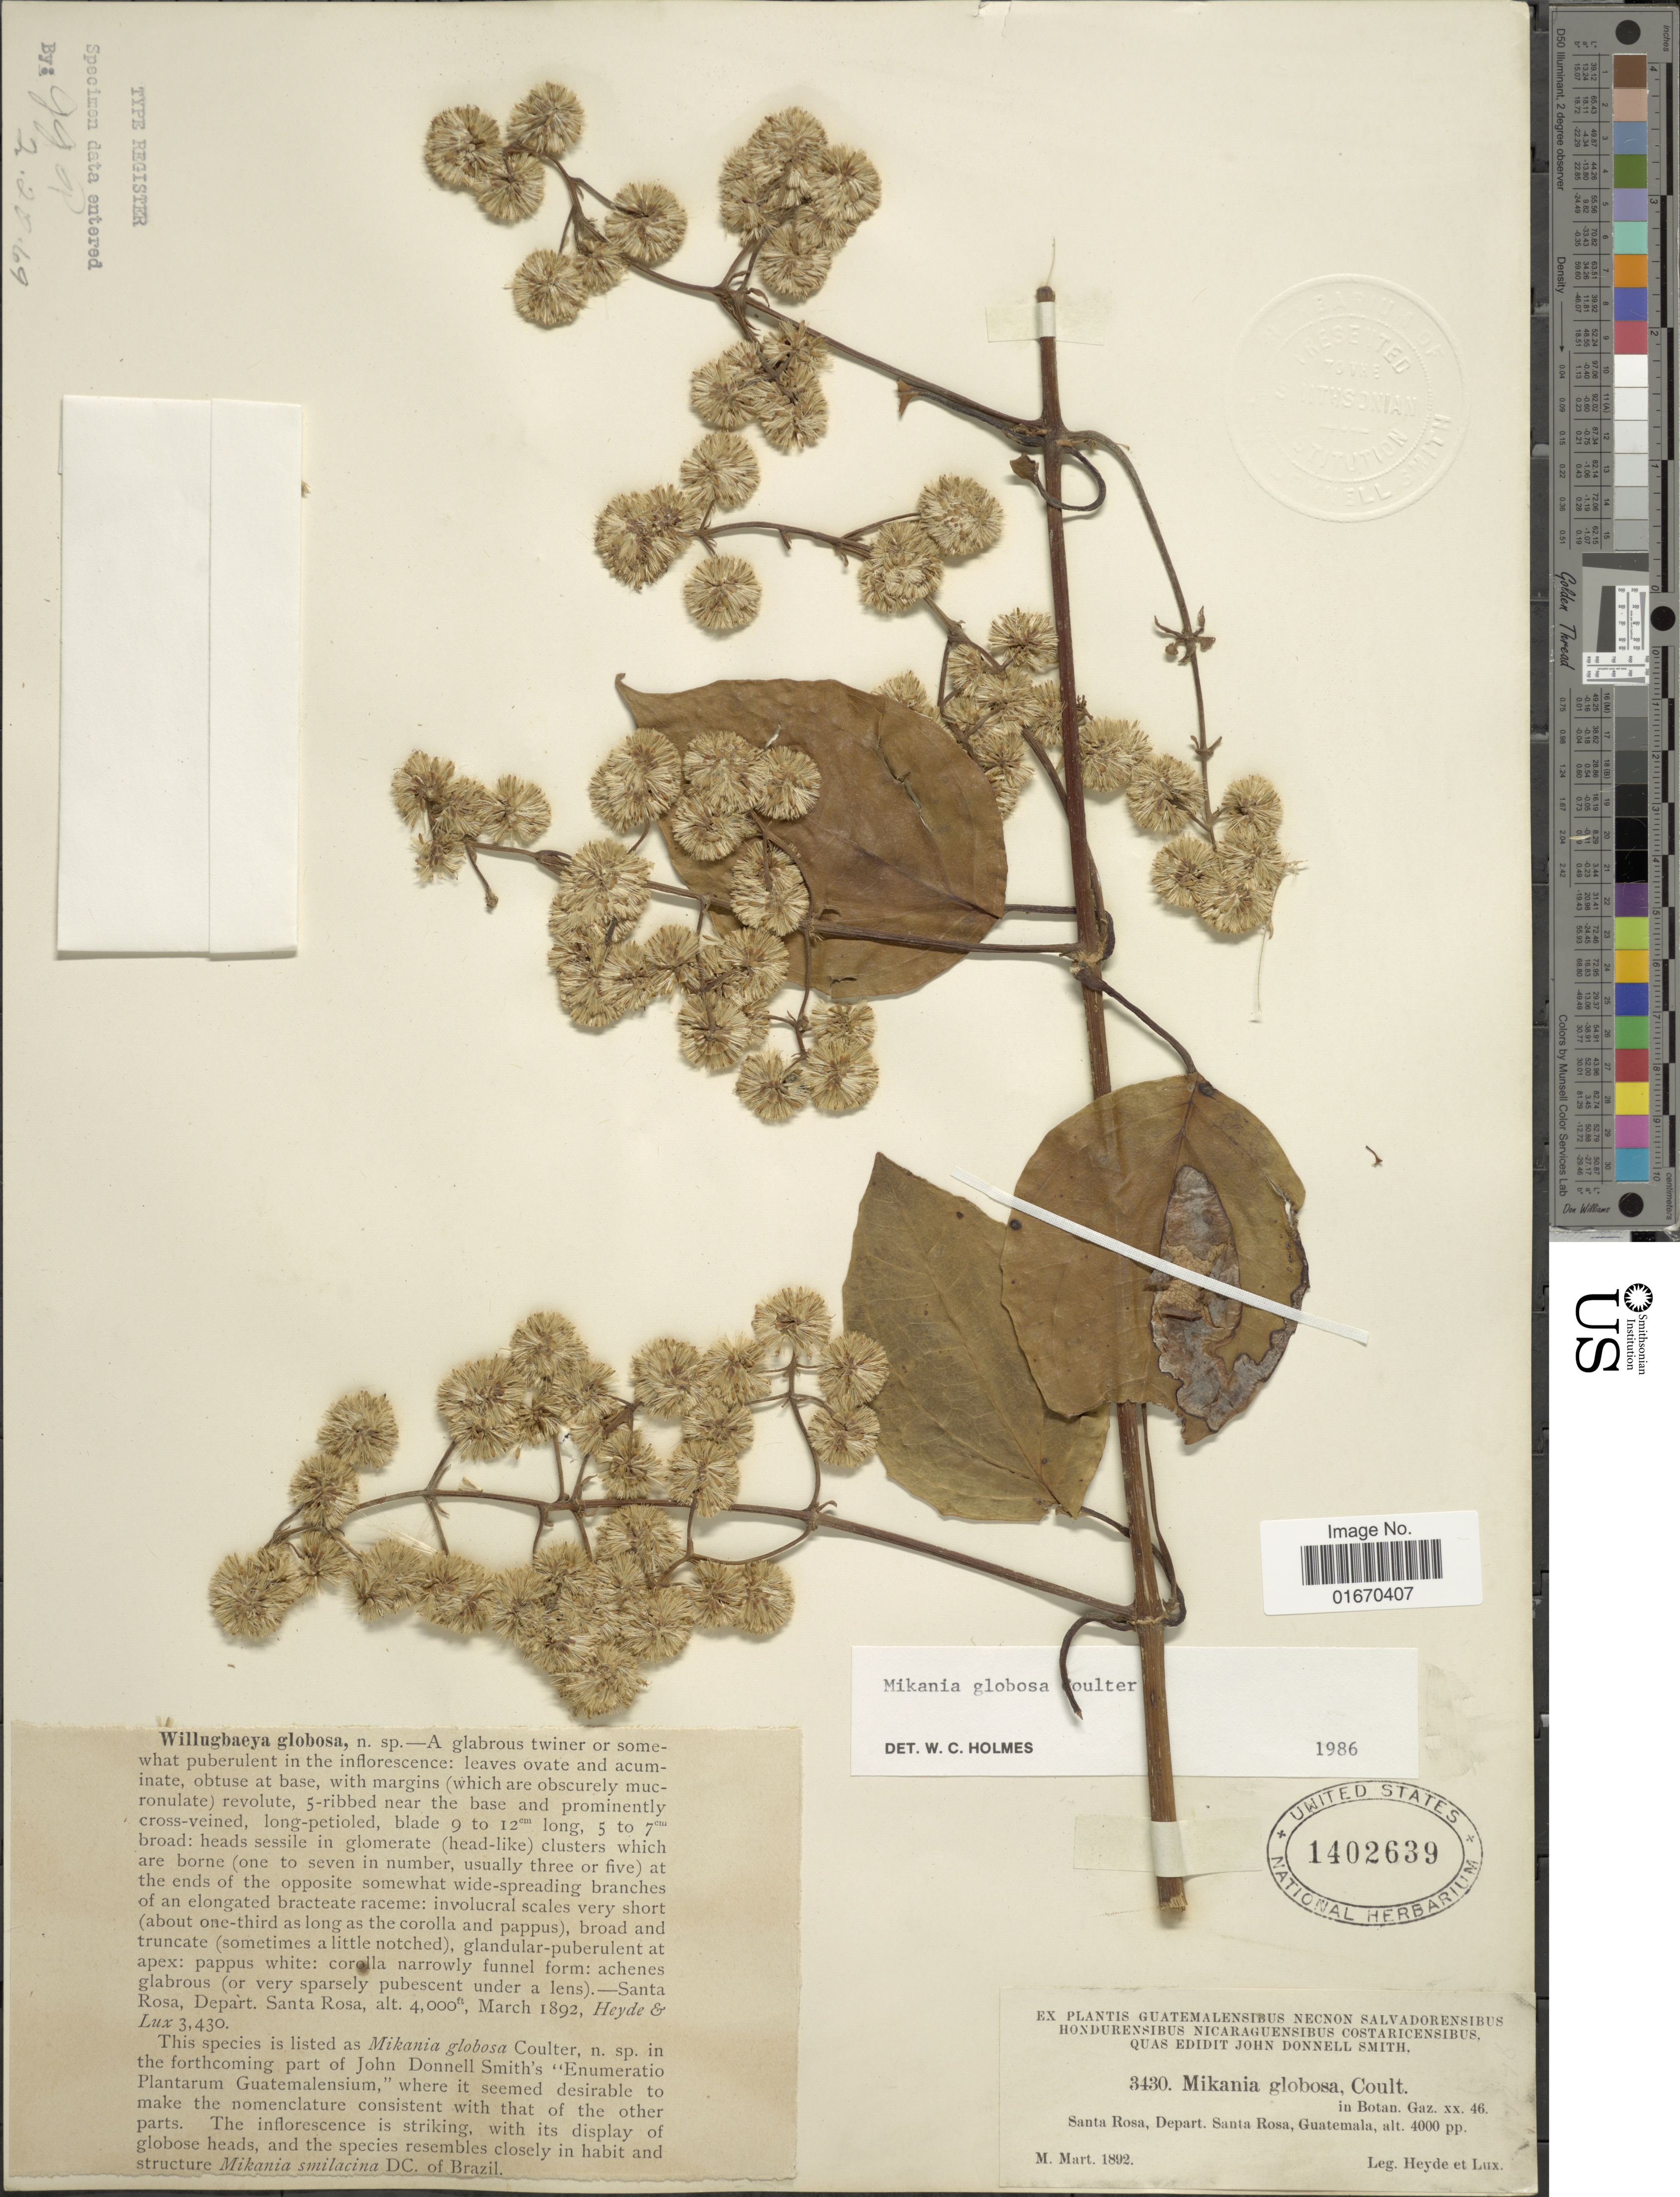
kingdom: Plantae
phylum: Tracheophyta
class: Magnoliopsida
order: Asterales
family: Asteraceae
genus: Mikania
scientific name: Mikania globosa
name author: J.M. Coult.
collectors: Heyde & Lux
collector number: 3430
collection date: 1892-03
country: Guatemala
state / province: Santa Rosa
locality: Santa Rosa, Depart. Santa Rosa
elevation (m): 1219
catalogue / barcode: US 1402639